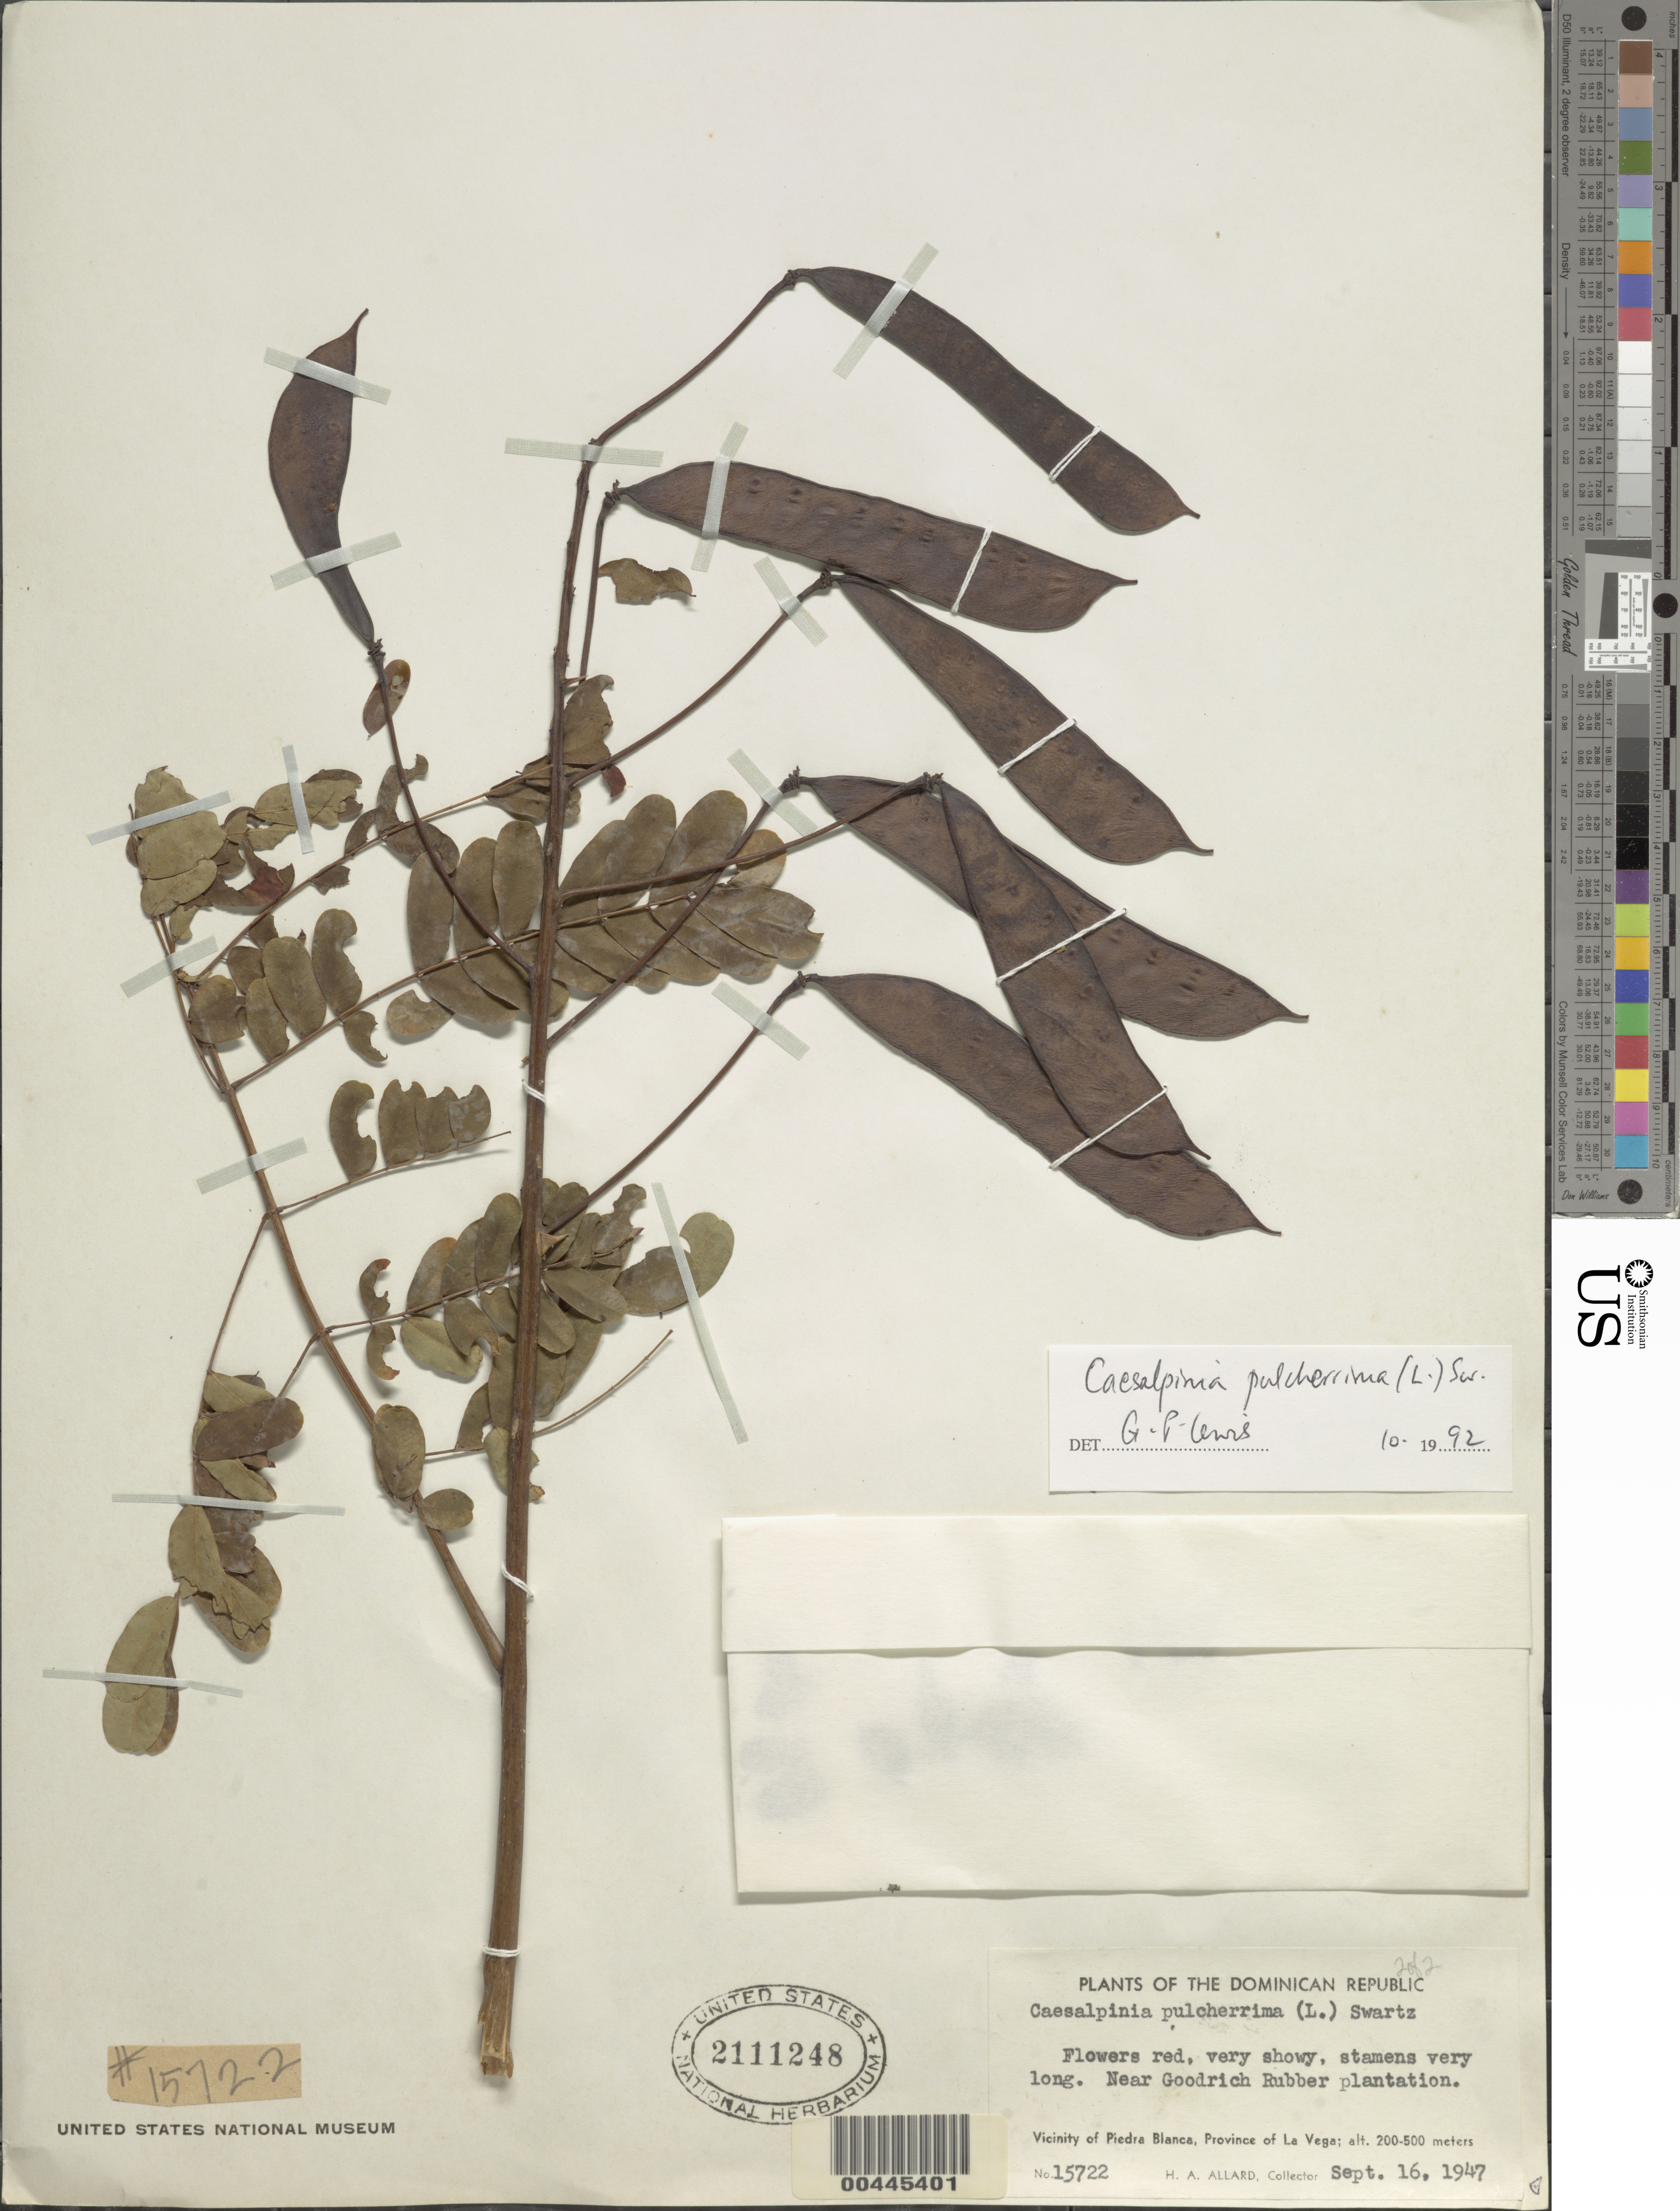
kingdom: Plantae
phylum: Tracheophyta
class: Magnoliopsida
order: Fabales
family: Fabaceae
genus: Caesalpinia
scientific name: Caesalpinia pulcherrima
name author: (L.) Sw.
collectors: H. A. Allard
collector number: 15722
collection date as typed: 16 Sep 1947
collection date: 1947-09-16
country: Dominican Republic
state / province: La Vega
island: Hispaniola Island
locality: Piedra blanca, near goodrich rubber plantation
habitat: near rubber plantation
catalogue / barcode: US 3111248